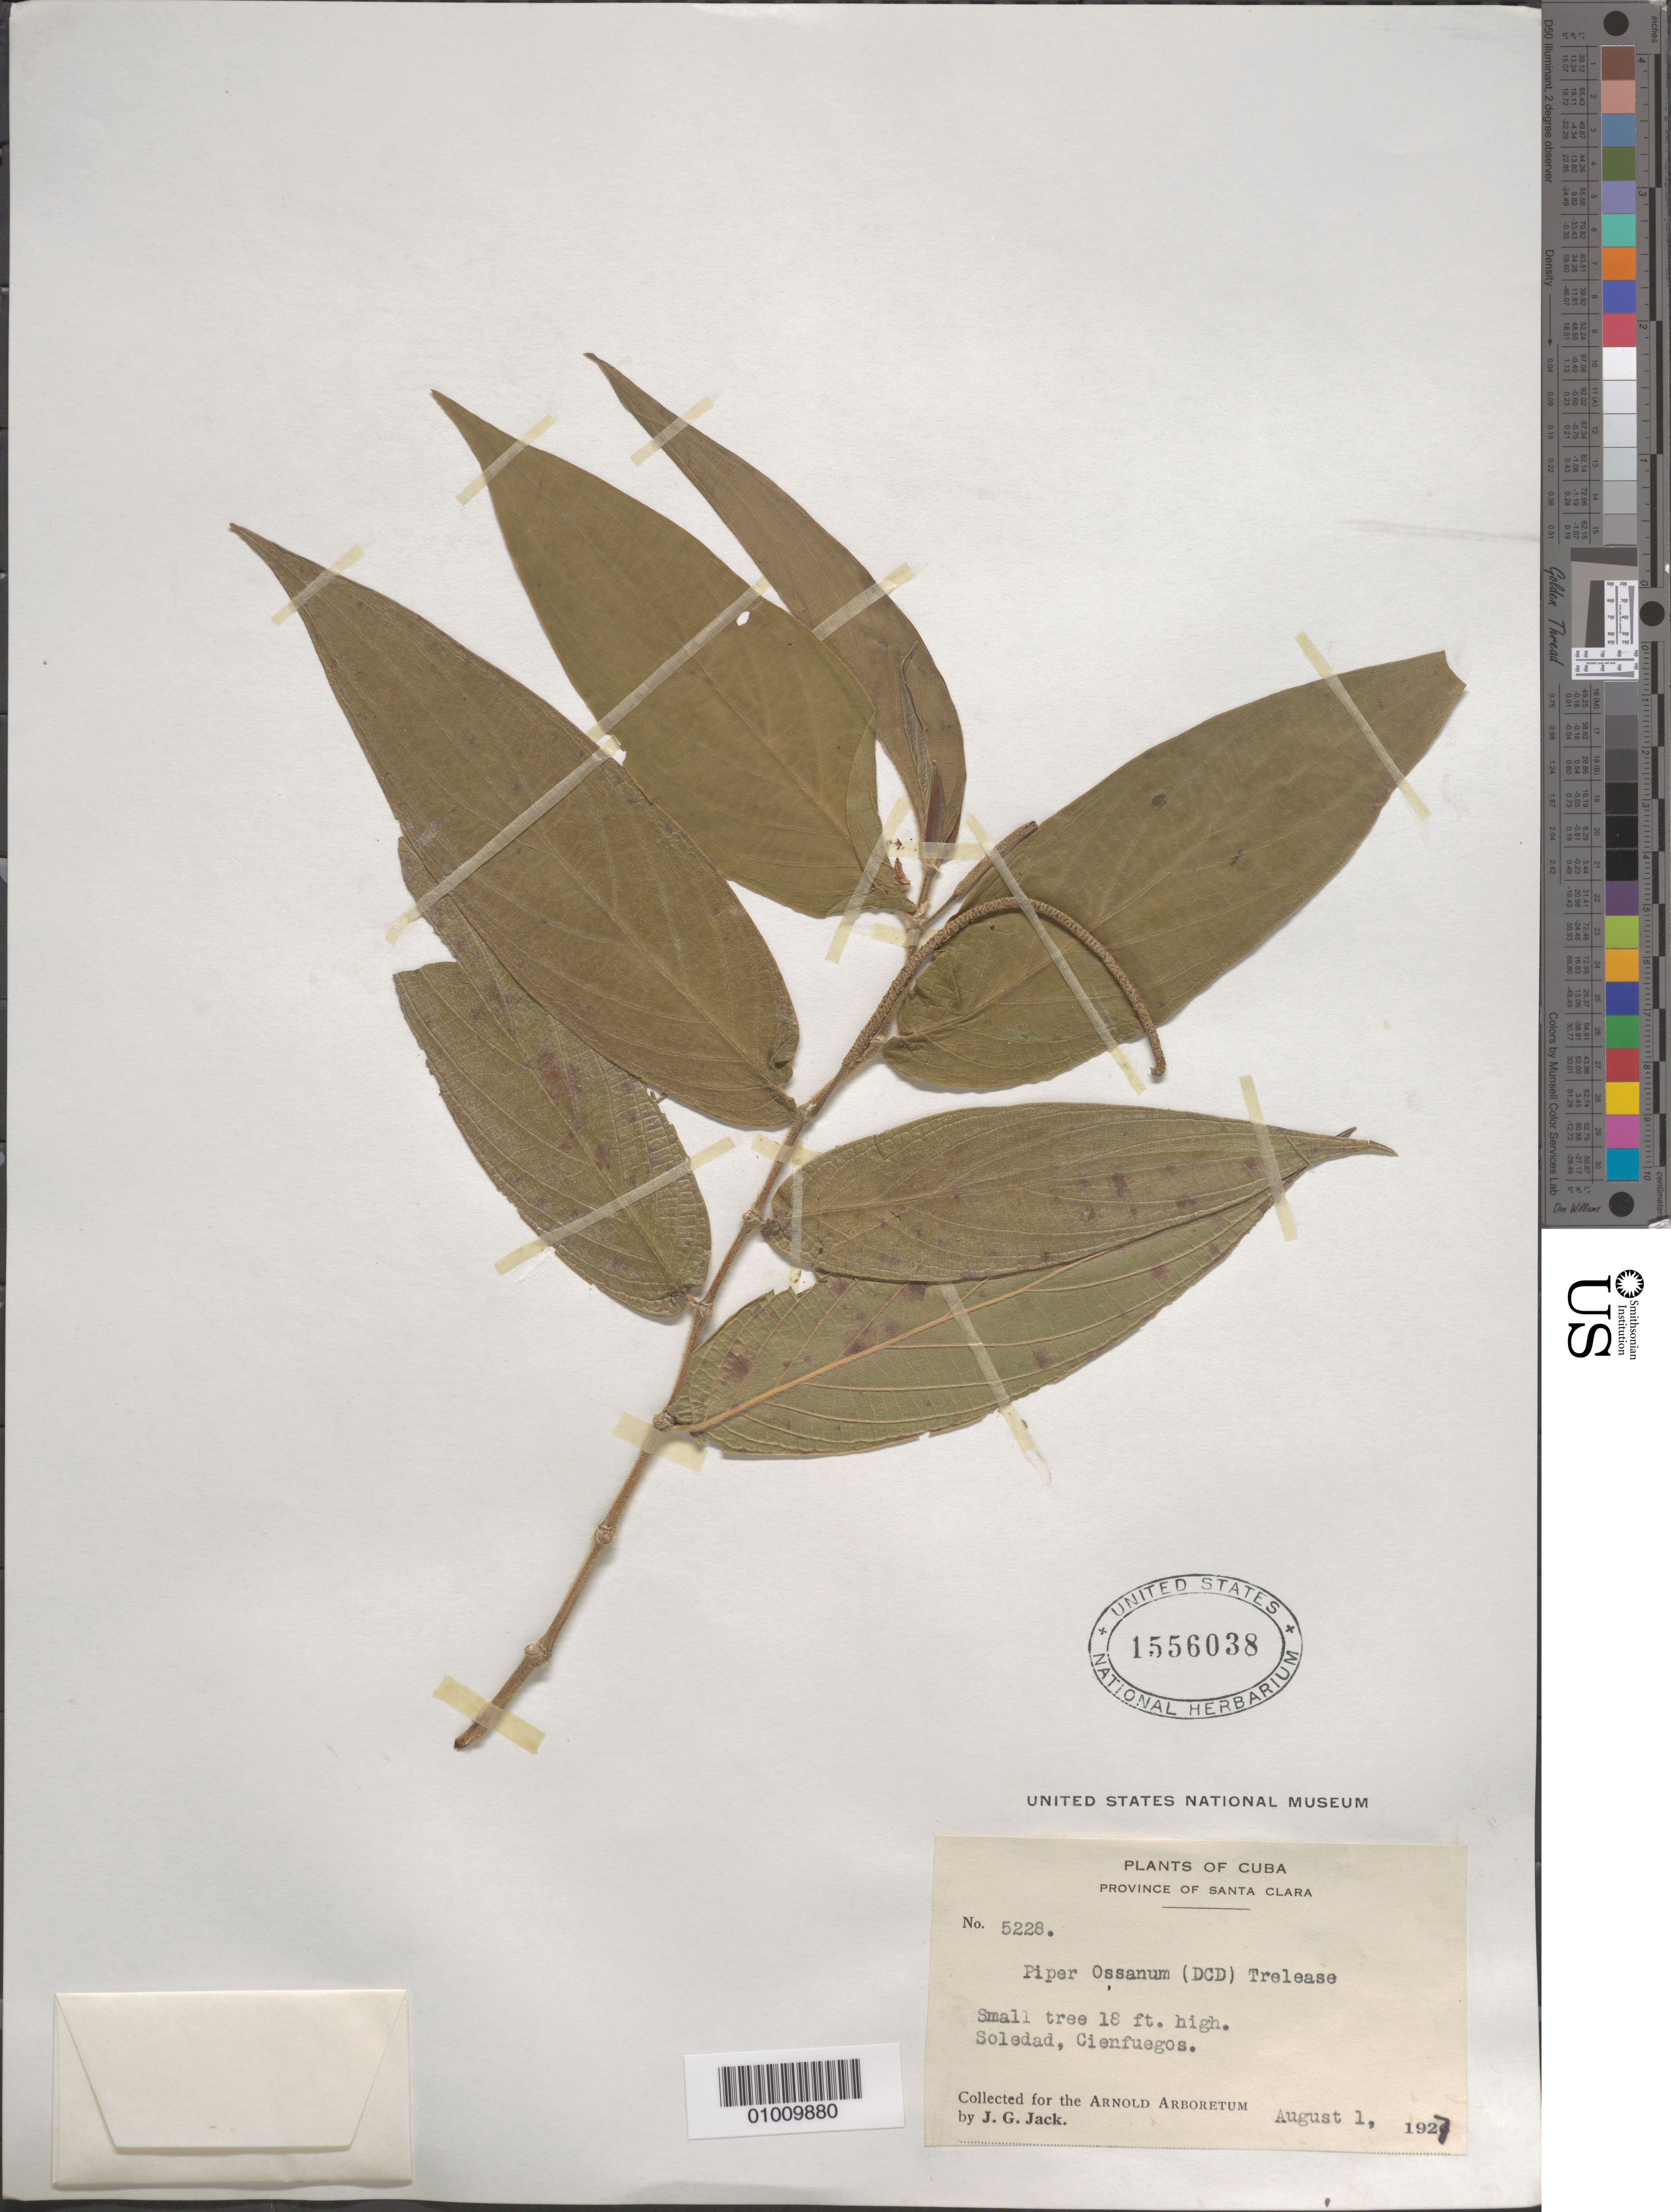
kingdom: Plantae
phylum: Tracheophyta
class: Magnoliopsida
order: Piperales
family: Piperaceae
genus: Piper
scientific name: Piper ossanum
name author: (C. DC.) Trel.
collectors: J. G. Jack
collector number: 5228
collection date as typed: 01 Aug 1927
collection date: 1927-08-01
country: Cuba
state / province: Cienfuegos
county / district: Santa Clara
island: Cuba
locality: Soledad, Cienfuegos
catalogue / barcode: US 1556038